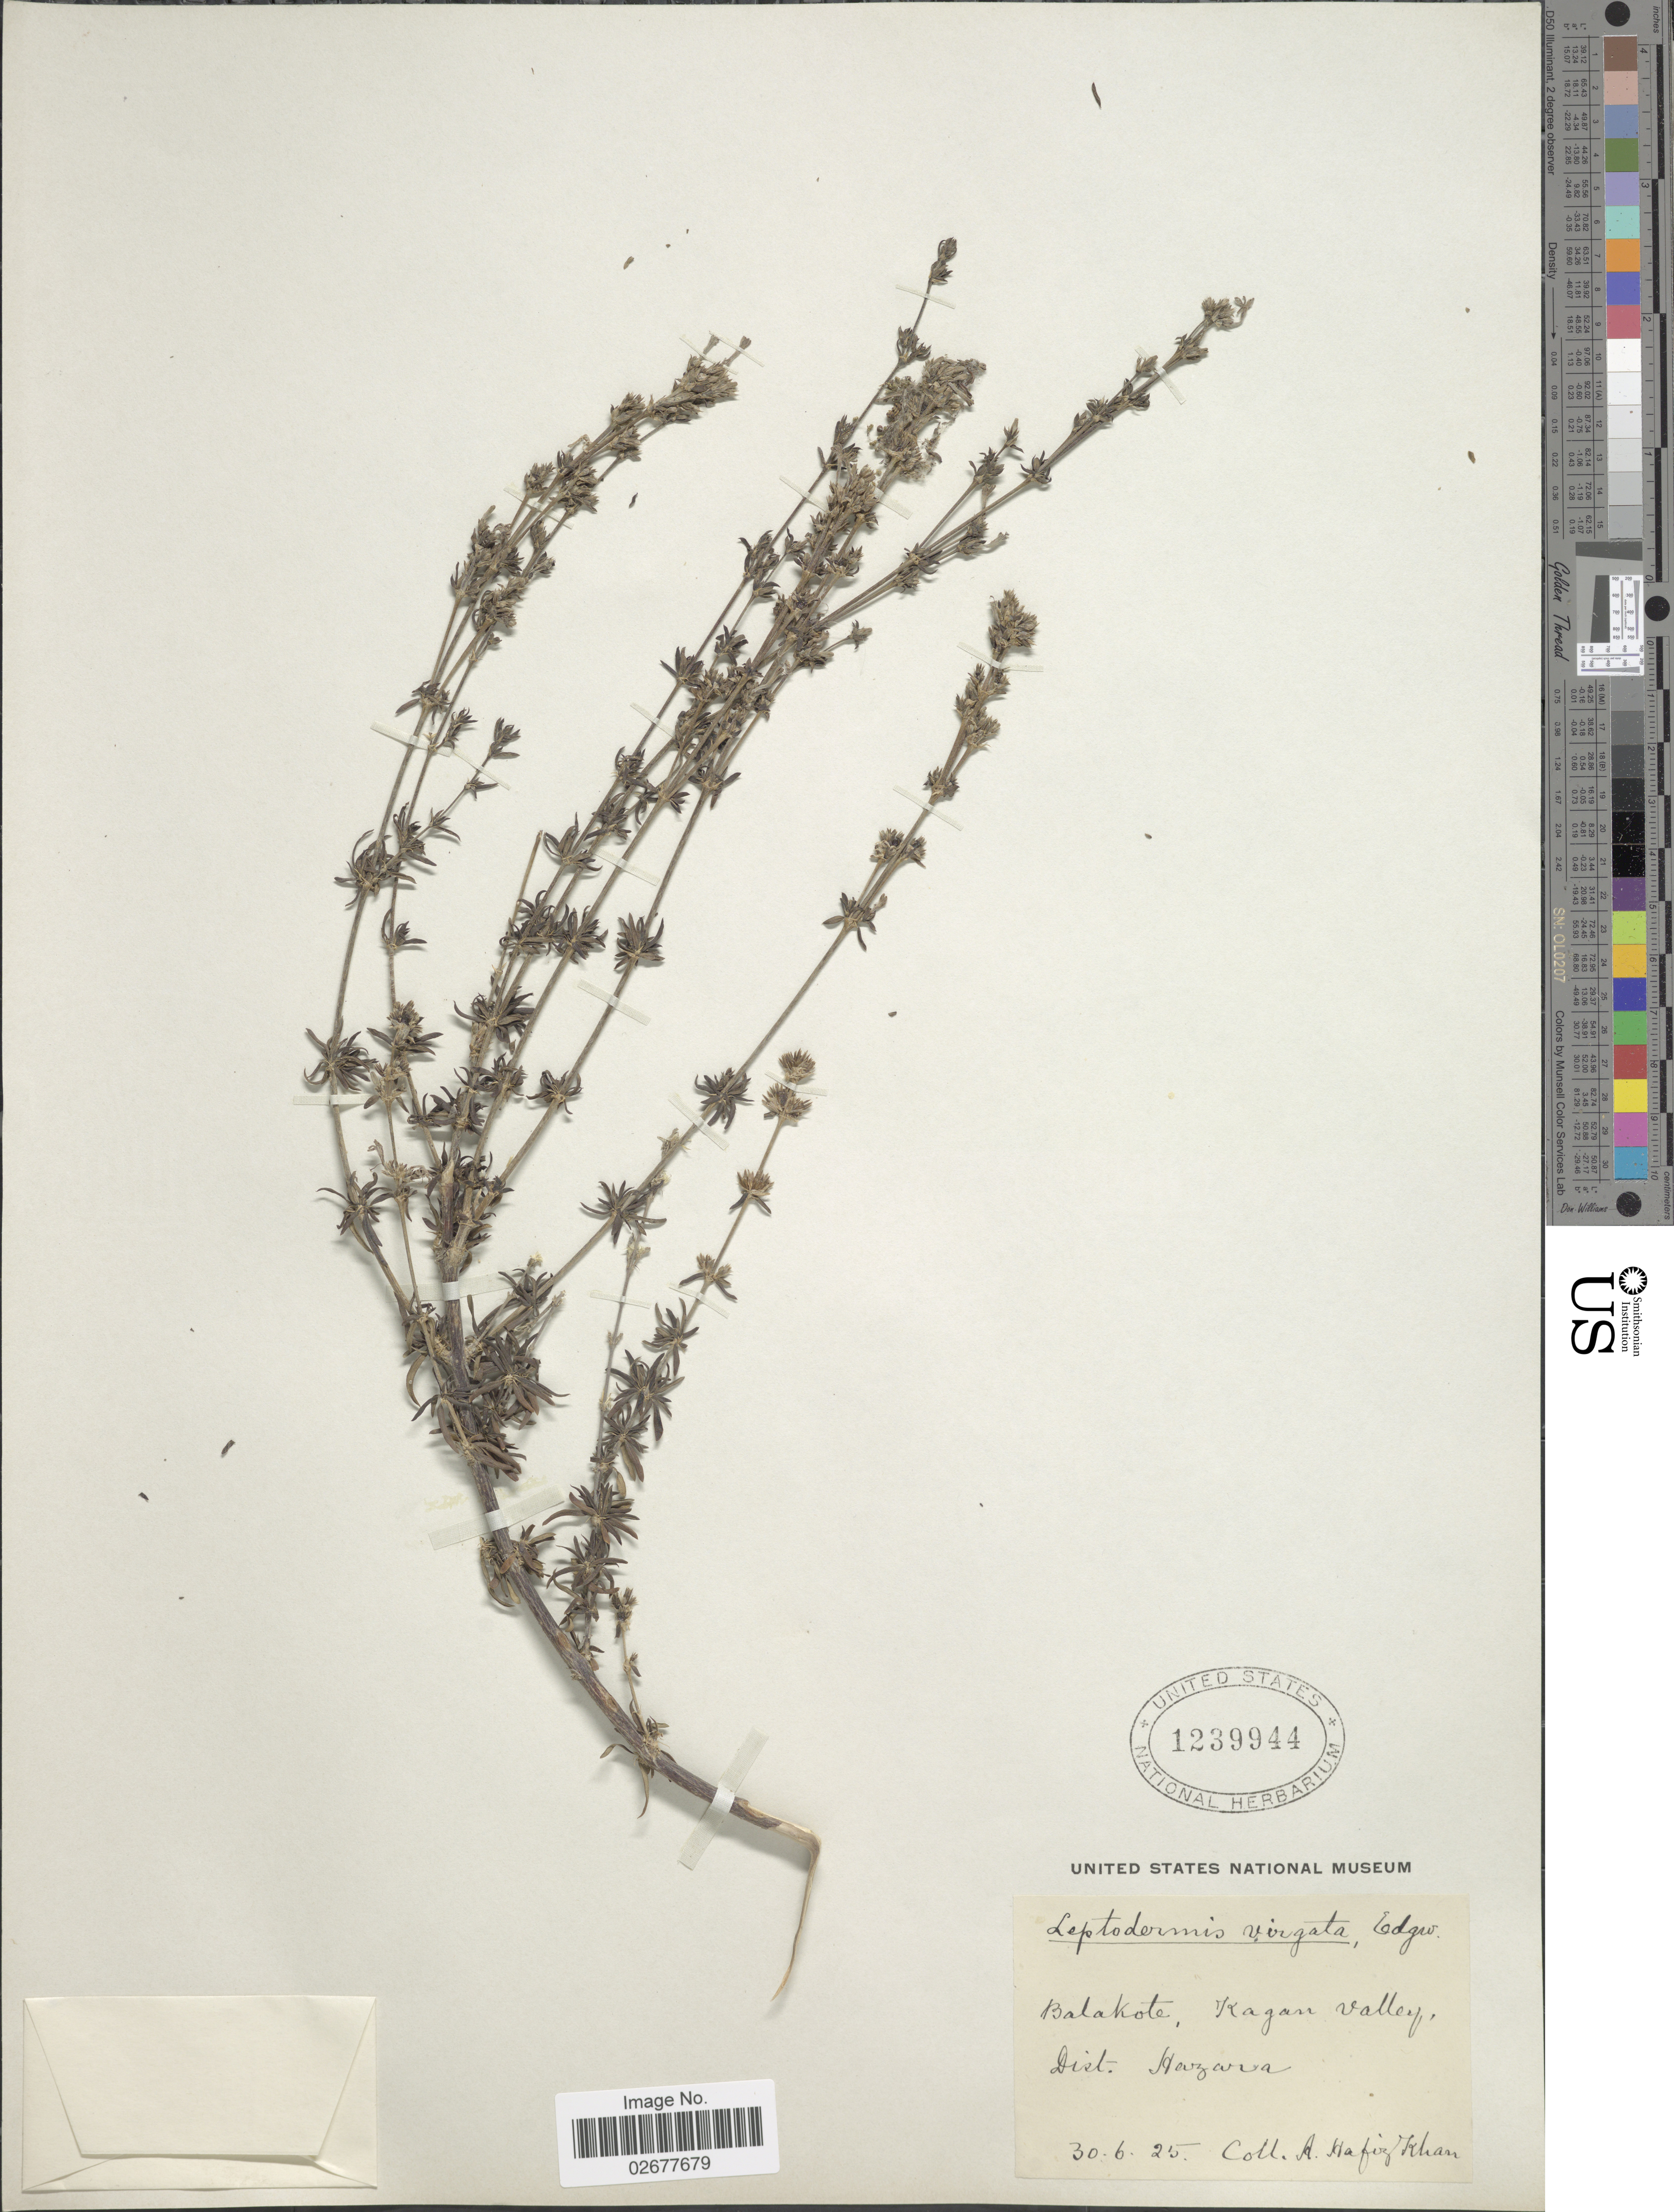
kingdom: Plantae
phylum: Tracheophyta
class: Magnoliopsida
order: Gentianales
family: Rubiaceae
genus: Leptodermis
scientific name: Leptodermis virgata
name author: Edgew. ex Hook. f.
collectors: A. Hafiz-Khan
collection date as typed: Transcribed d/m/y: 30/6/25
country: Pakistan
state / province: Khyber Pakhtunkhwa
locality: Balakote, Kagan Valley, Dist. Hazara.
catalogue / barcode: US 1239944